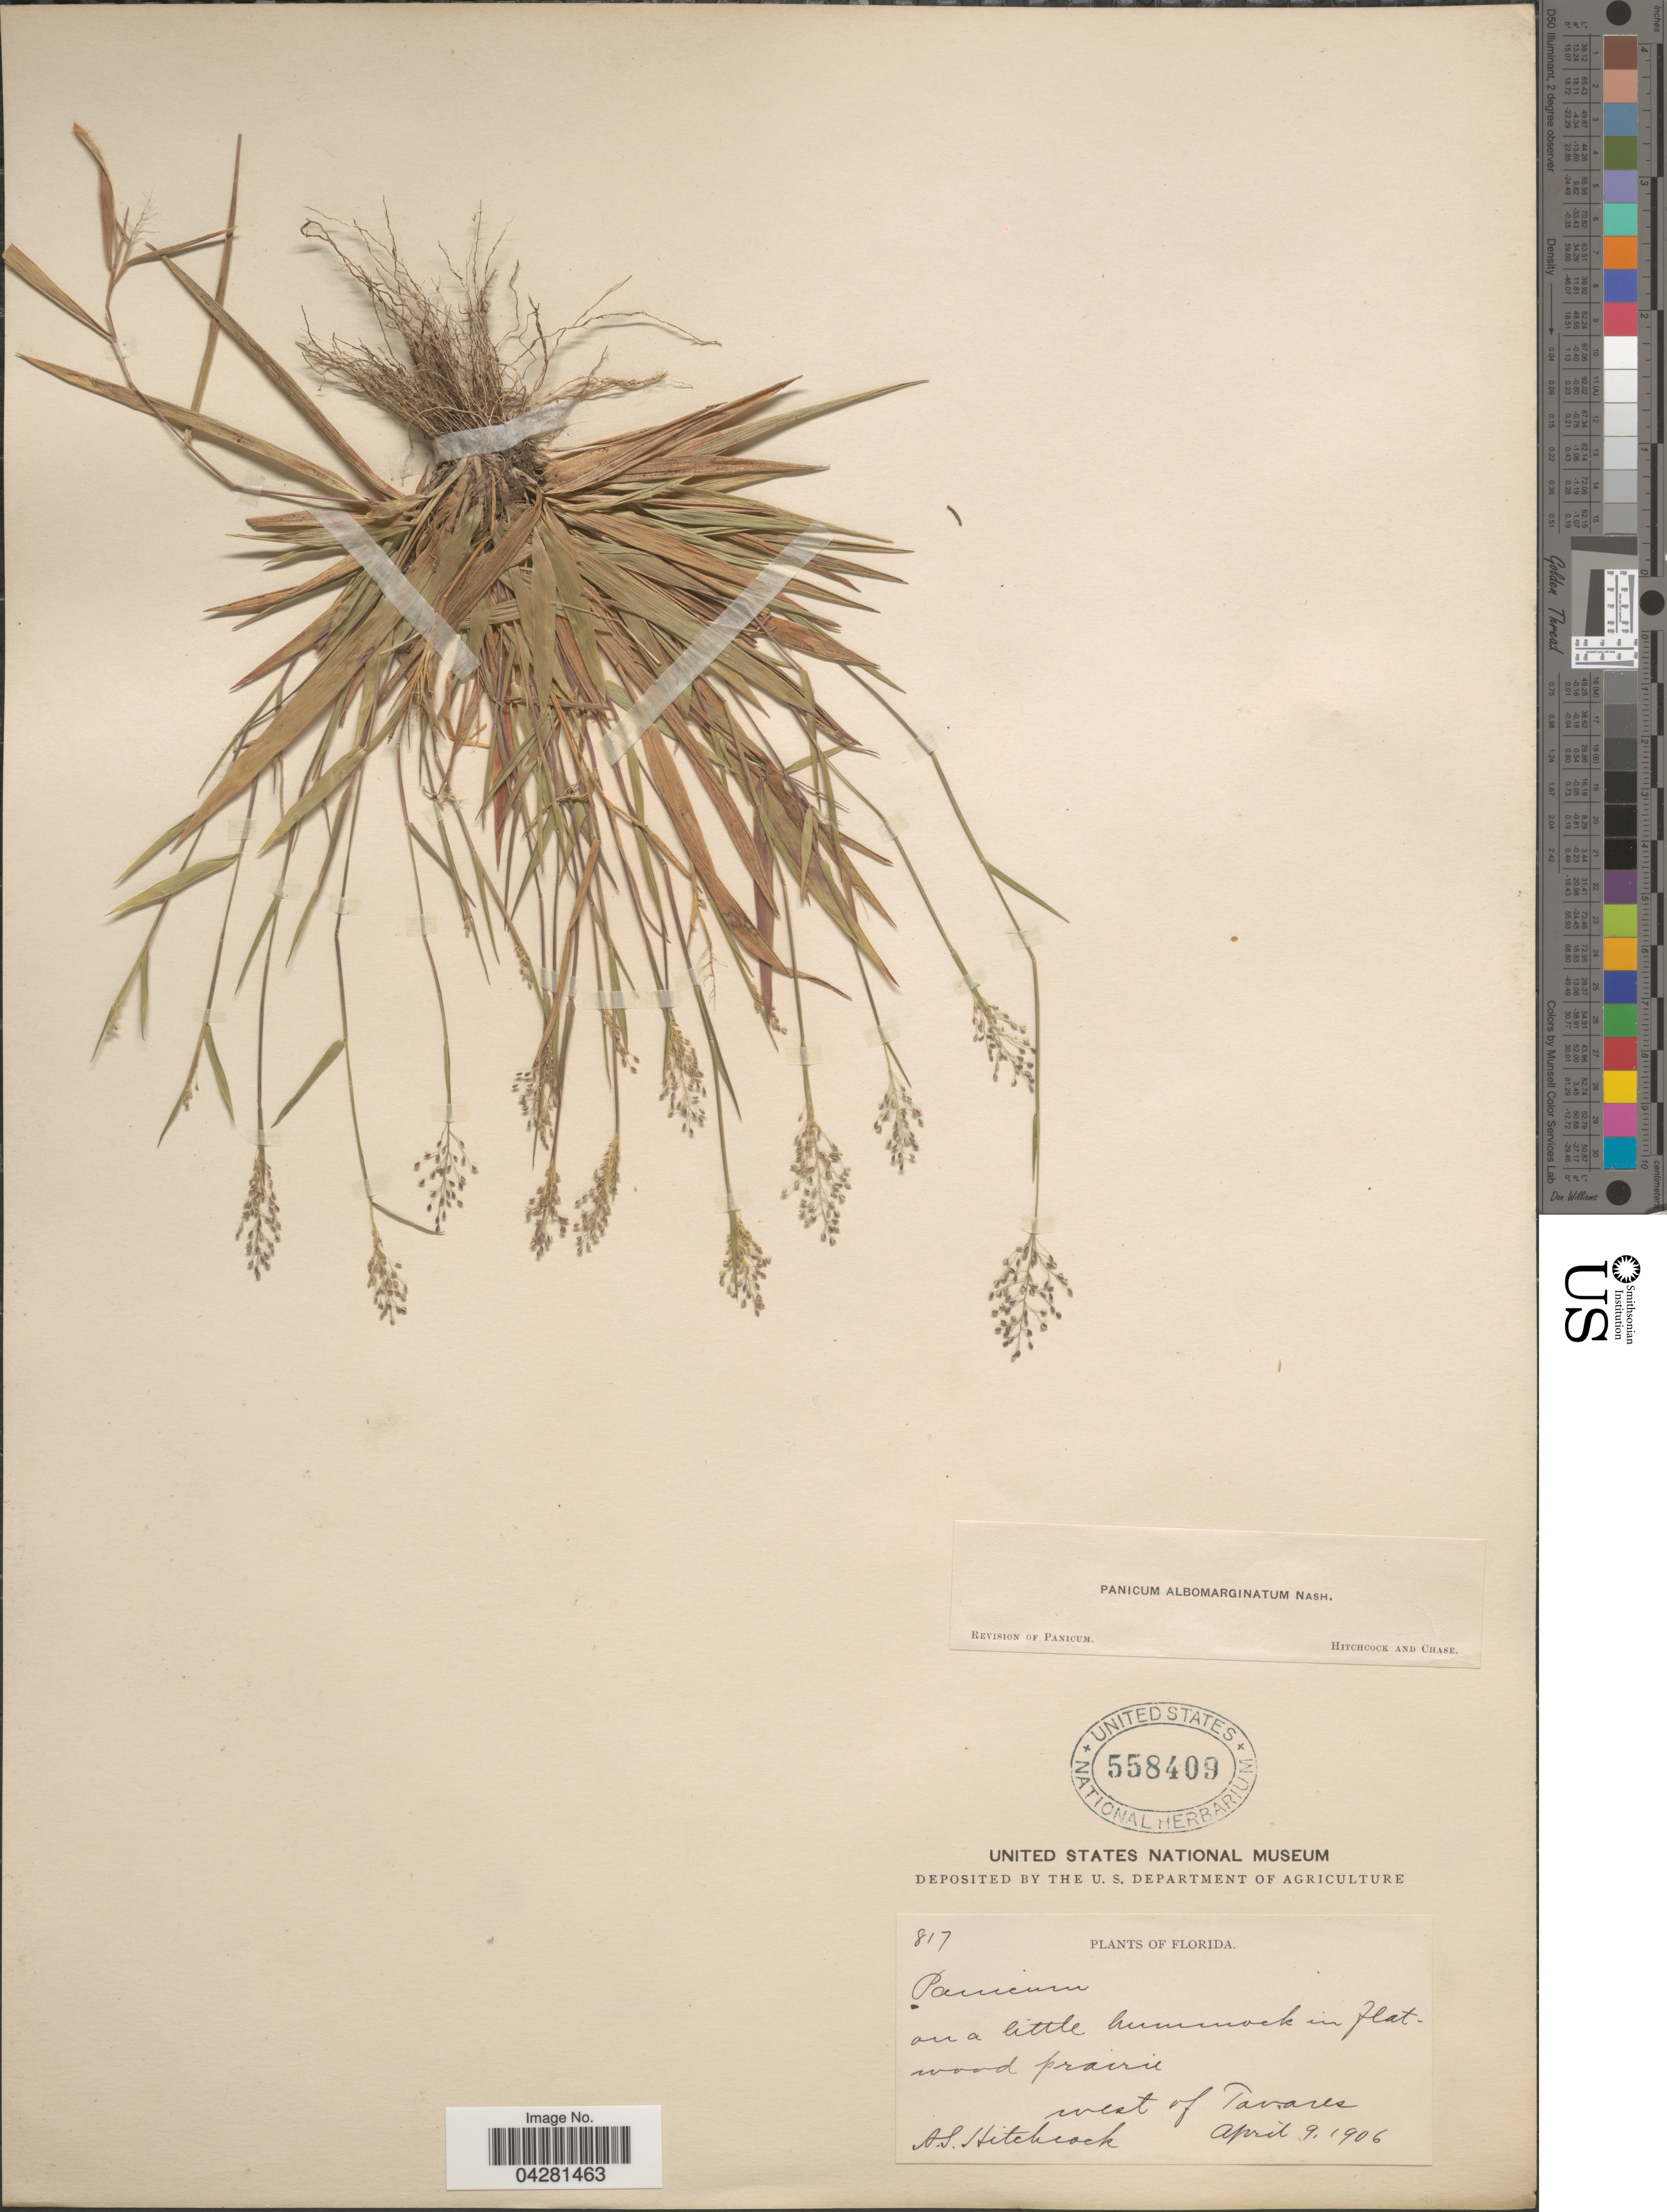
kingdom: Plantae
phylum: Tracheophyta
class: Liliopsida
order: Poales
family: Poaceae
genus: Dichanthelium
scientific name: Dichanthelium dichotomum var. unciphyllum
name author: (Trin.) Davidse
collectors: A. S. Hitchcock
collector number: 817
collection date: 1906-04-09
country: United States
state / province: Florida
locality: On a little hammock in flatwood prairie, west of Tavares.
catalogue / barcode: US 558409